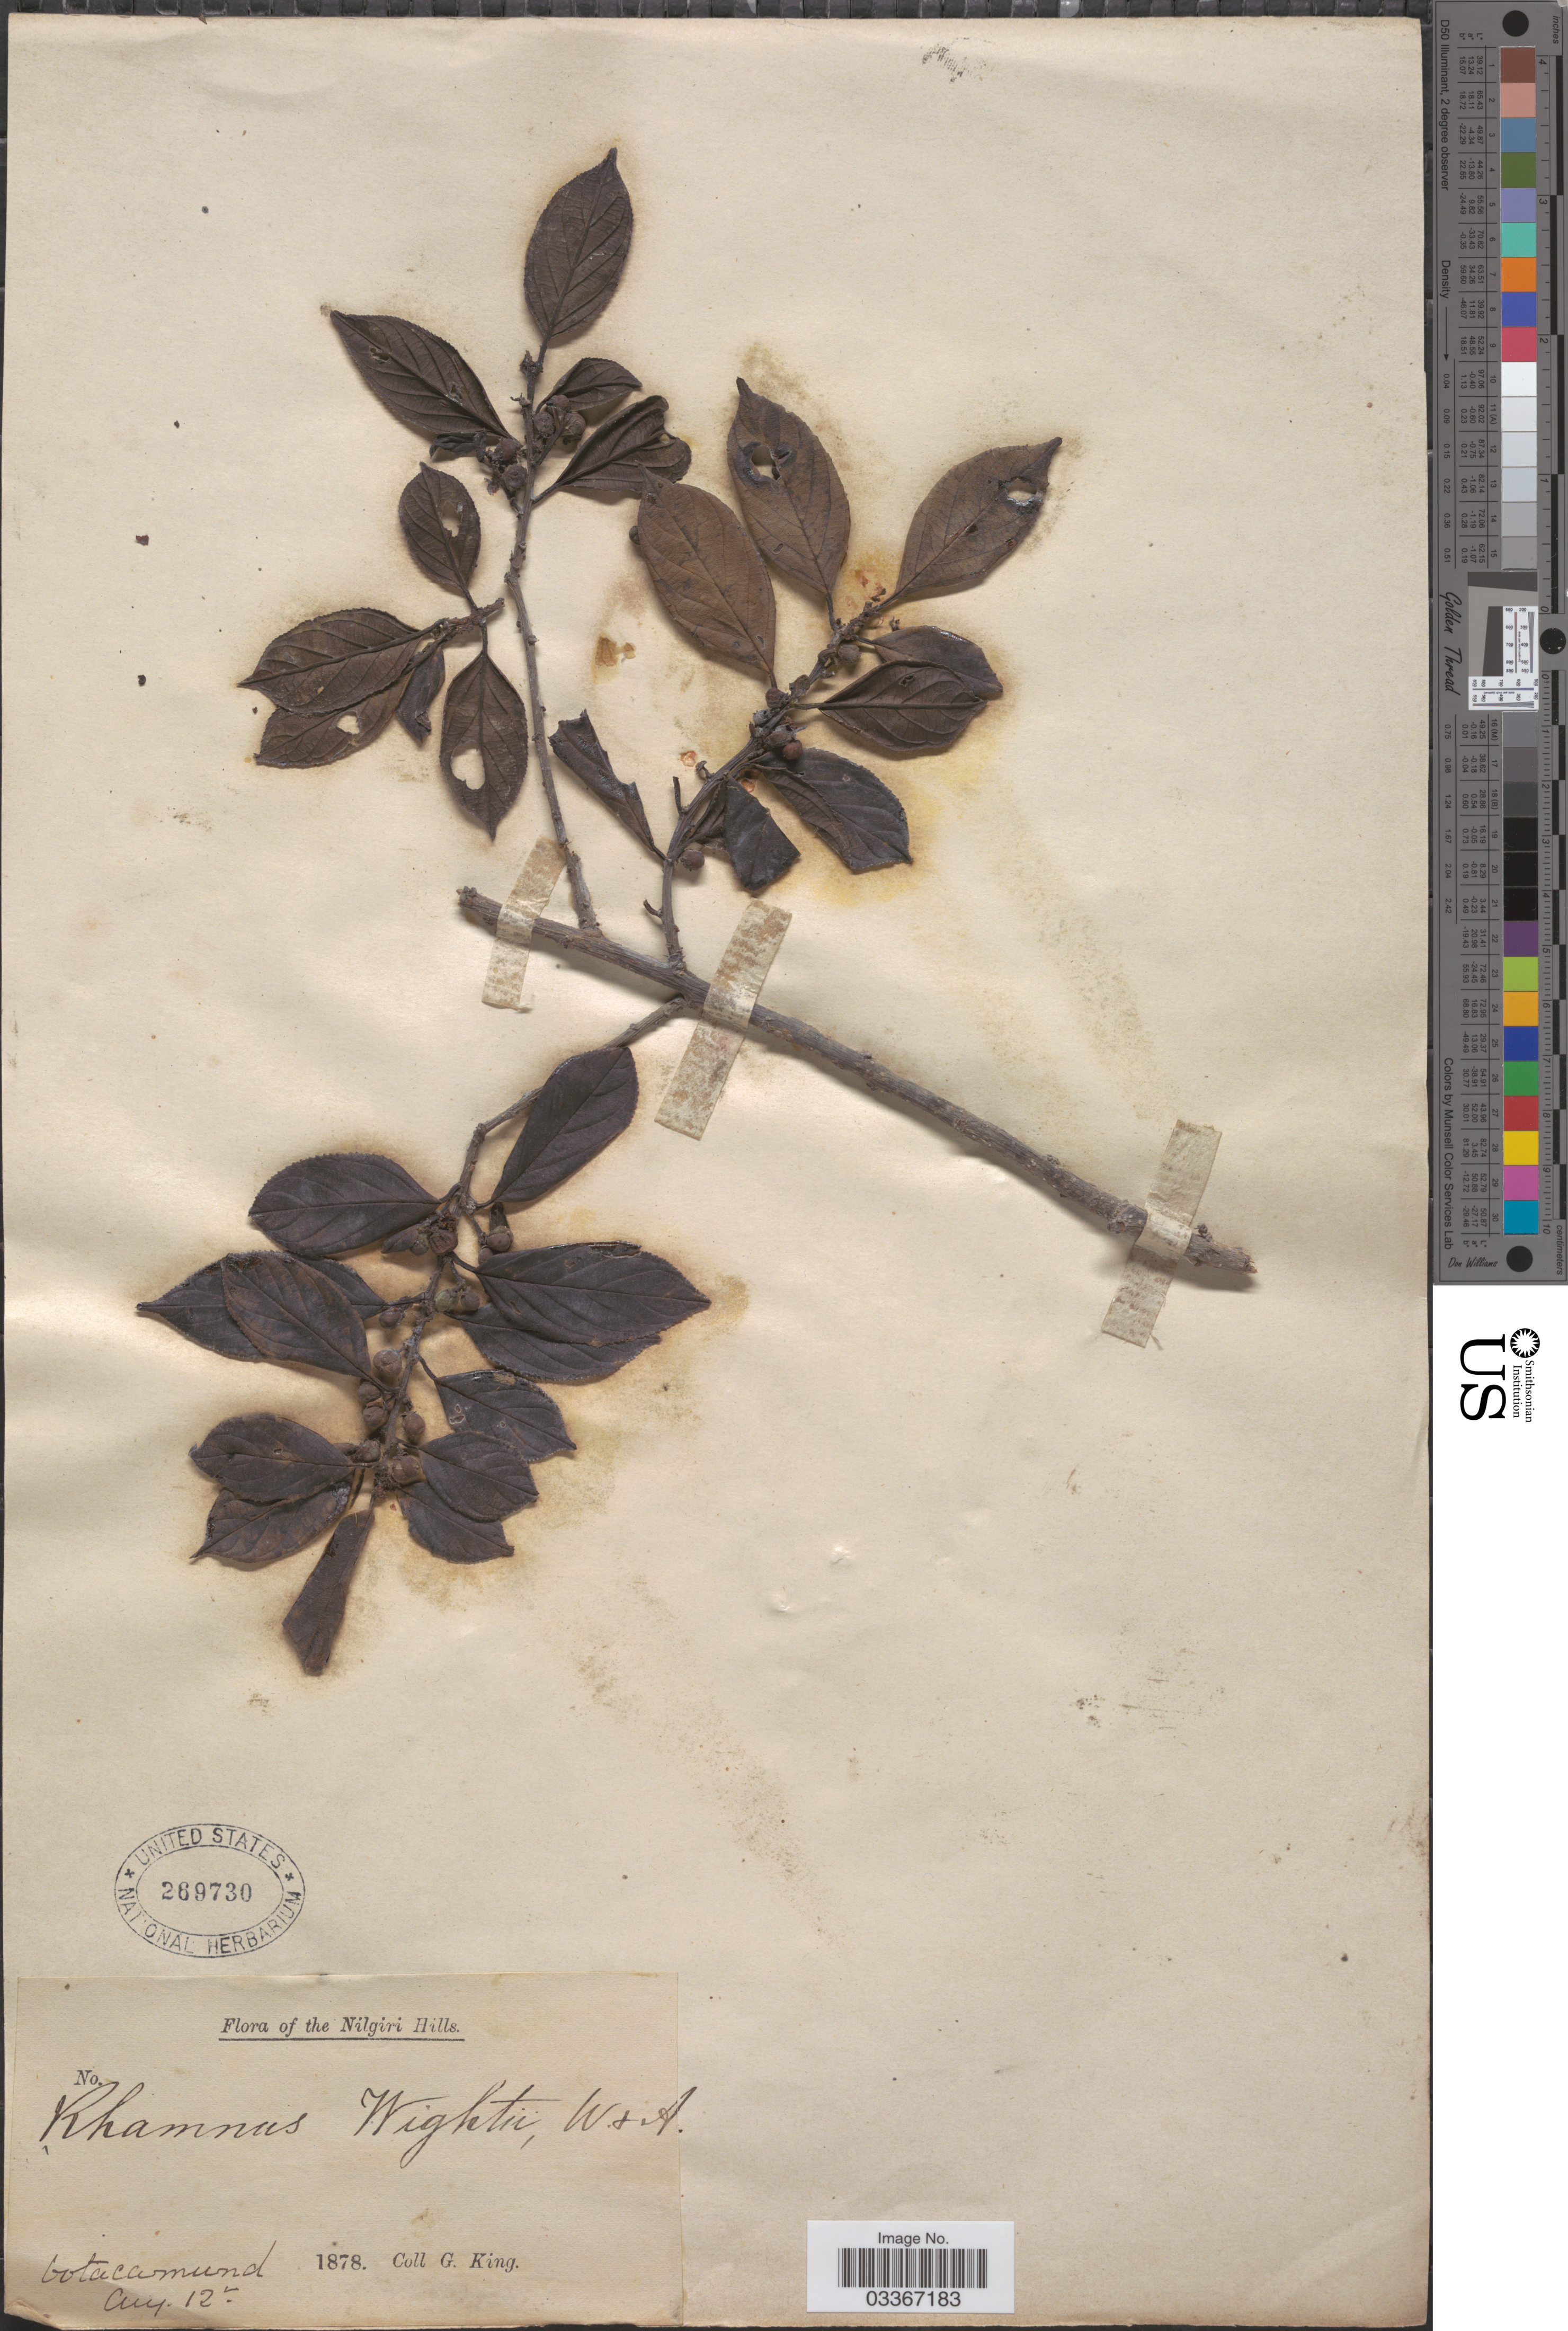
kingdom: Plantae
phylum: Tracheophyta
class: Magnoliopsida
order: Rosales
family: Rhamnaceae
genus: Rhamnus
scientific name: Rhamnus wightii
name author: Wight & Arn.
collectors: G. King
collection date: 1878-08-12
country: India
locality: Nilgiri Hills. Gotaccomund.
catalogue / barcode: US 269730